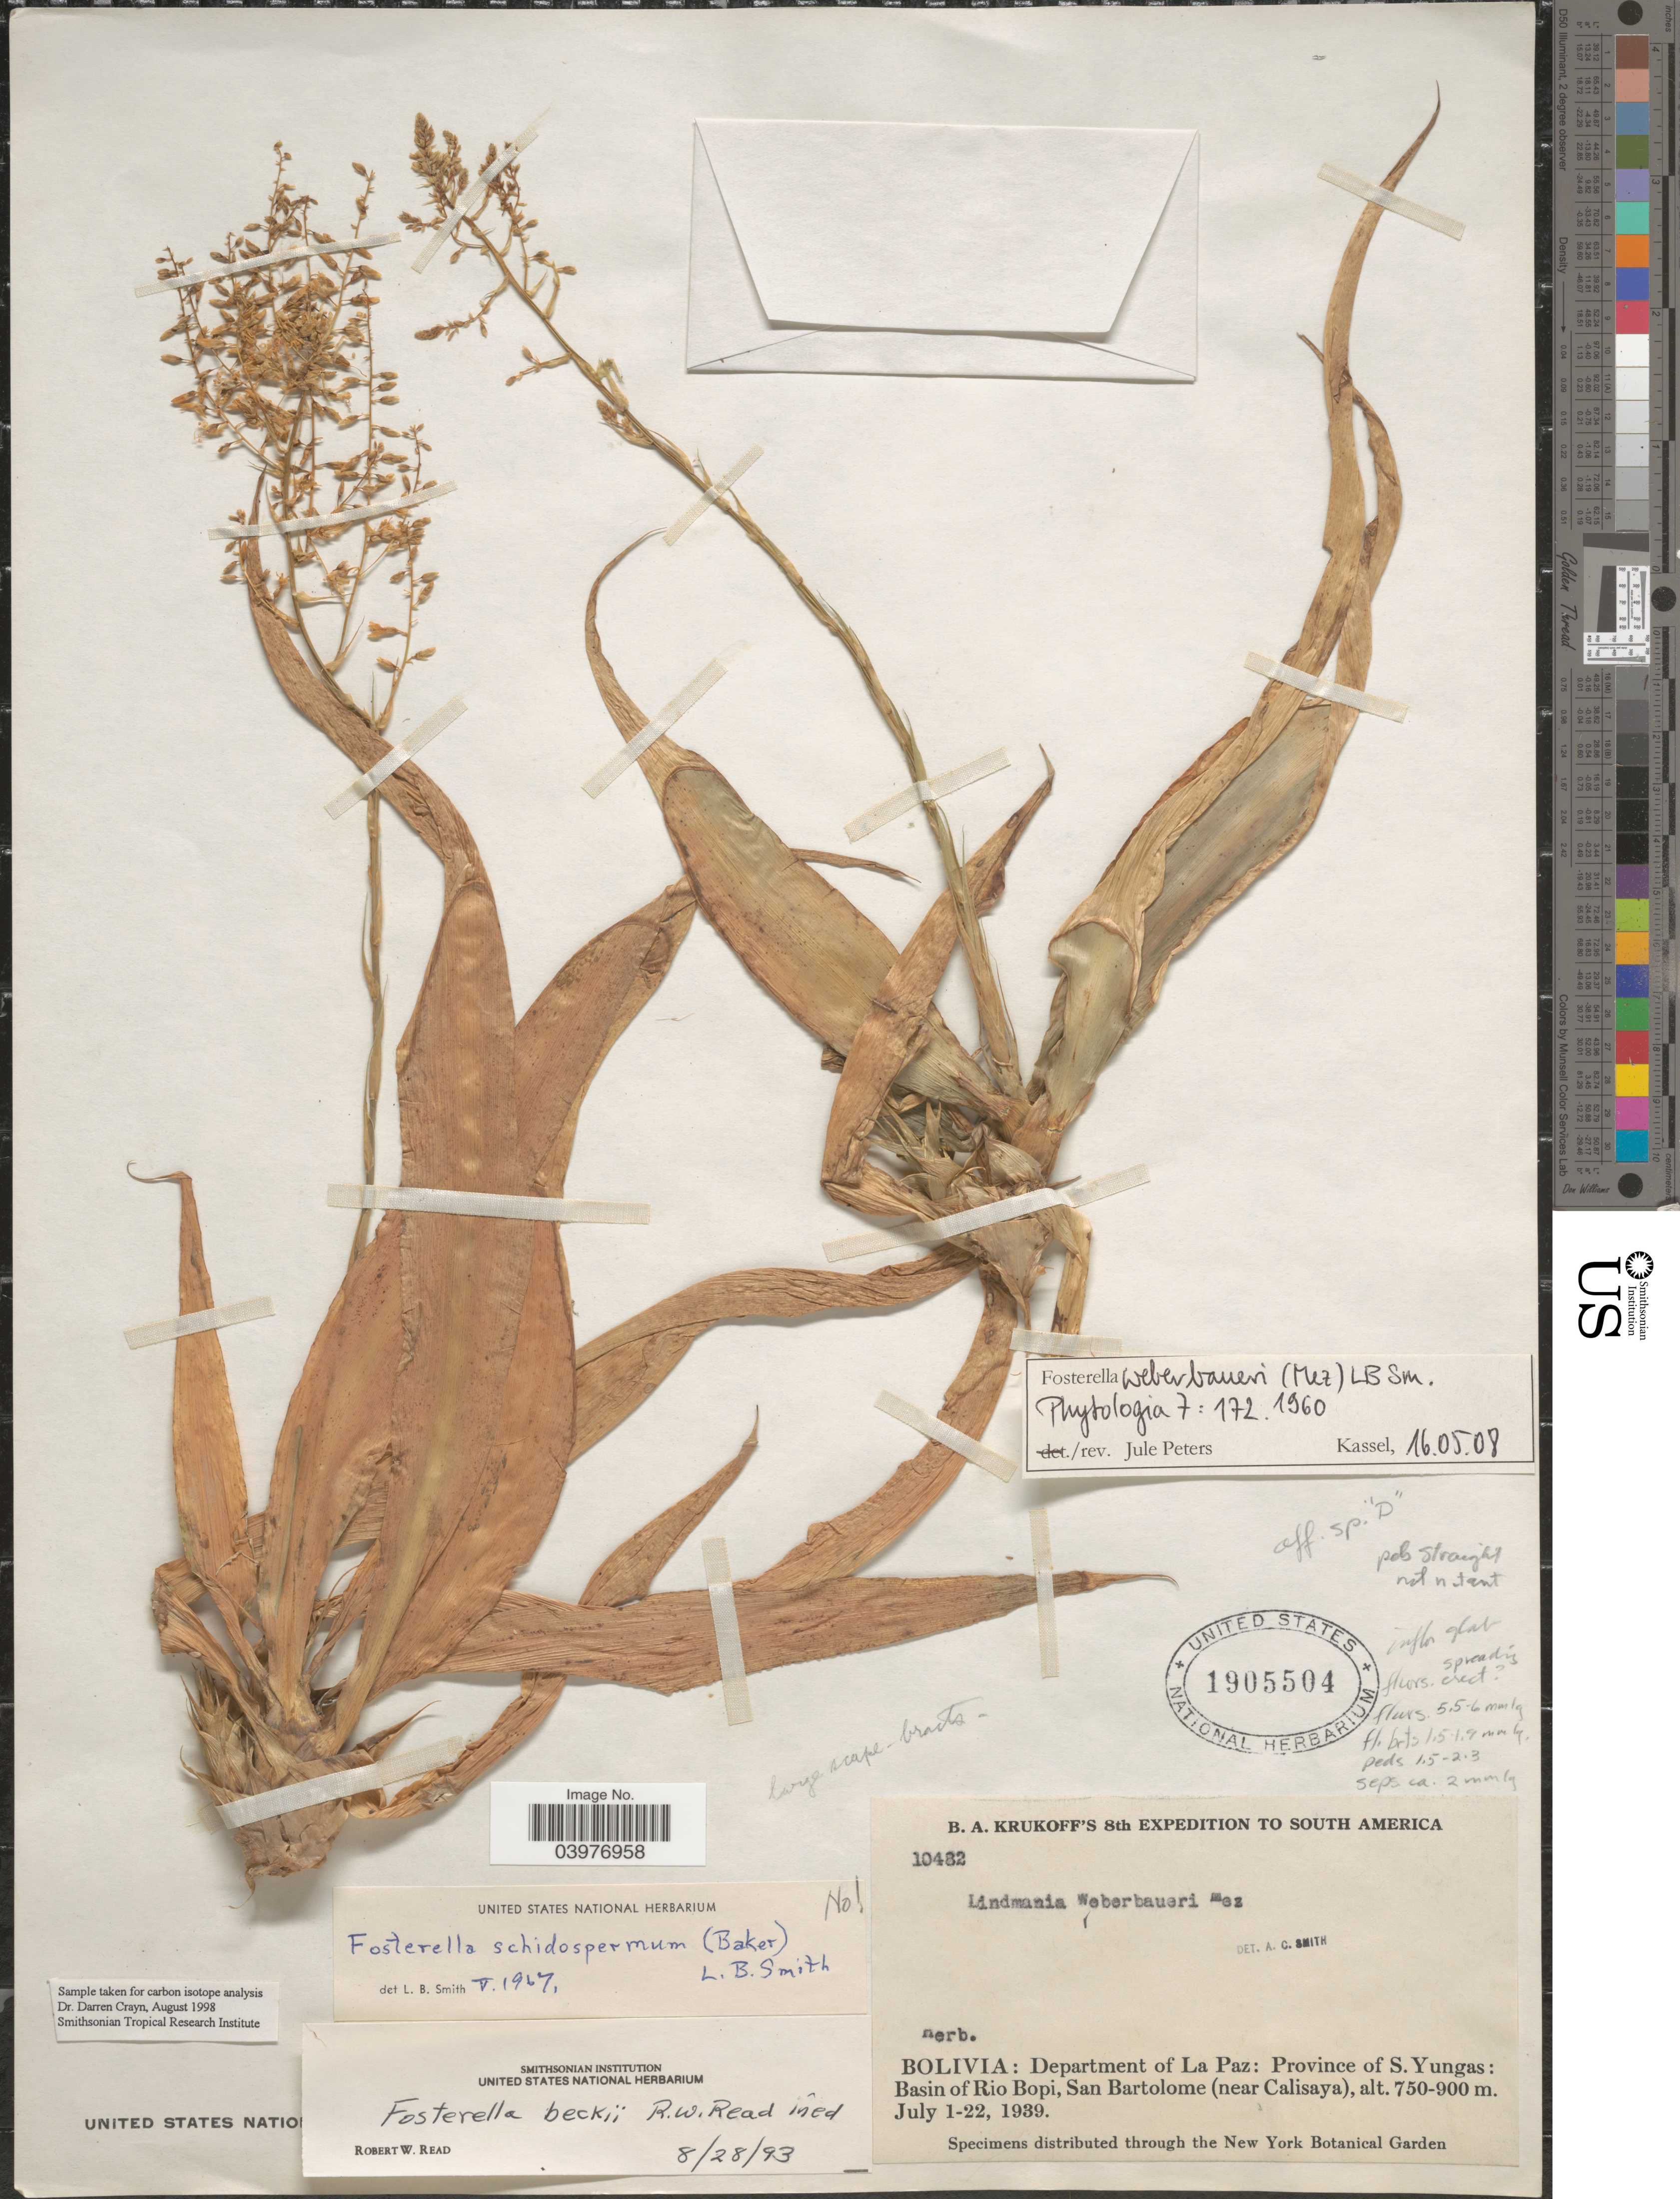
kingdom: Plantae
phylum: Tracheophyta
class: Liliopsida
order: Poales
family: Bromeliaceae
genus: Fosterella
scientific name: Fosterella weberbaueri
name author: (Mez) L.B. Sm.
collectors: B. A. Krukoff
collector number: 10482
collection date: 1939-07-01/1939-07-22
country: Bolivia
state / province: La Paz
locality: Department of La Paz: Province of S. Yungas: basin of Rio Bopi, San Bartolome (near Calisaya).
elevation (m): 750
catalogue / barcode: US 1905504